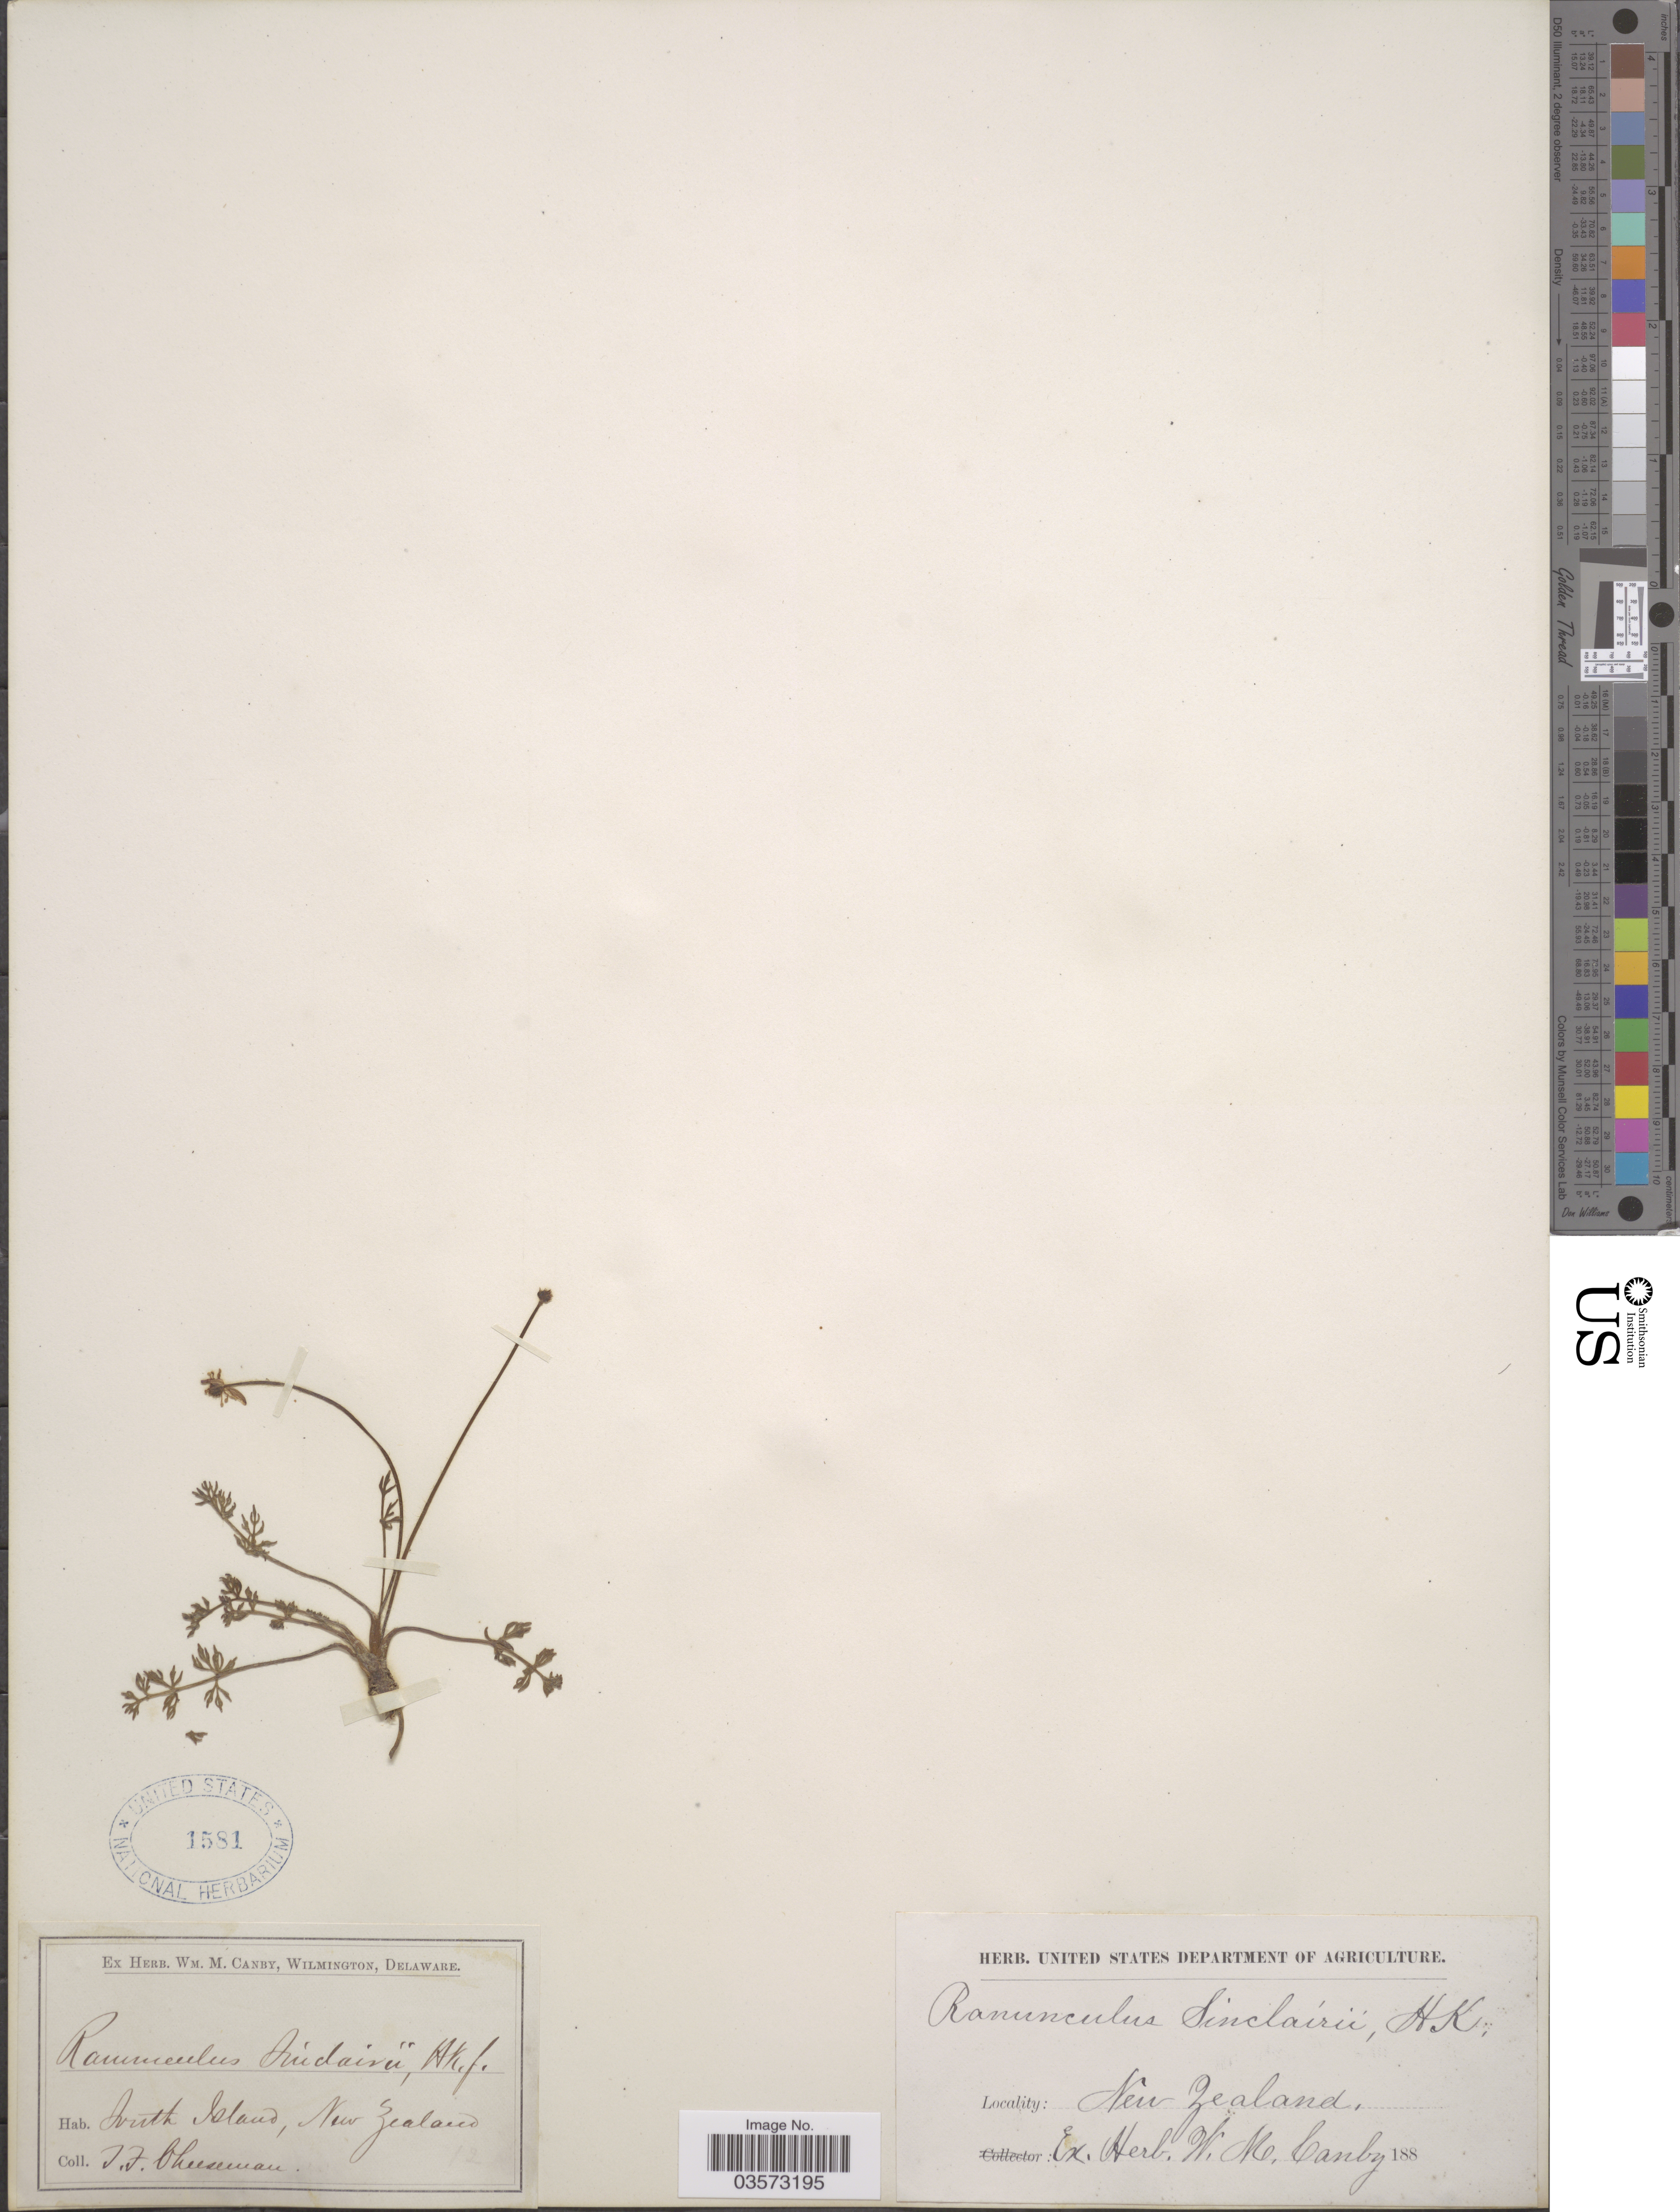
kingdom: Plantae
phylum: Tracheophyta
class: Magnoliopsida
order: Ranunculales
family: Ranunculaceae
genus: Ranunculus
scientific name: Ranunculus sinclairii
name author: Hook. f.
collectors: T. F. Cheeseman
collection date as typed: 188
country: New Zealand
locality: South Island.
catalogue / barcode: US 1581